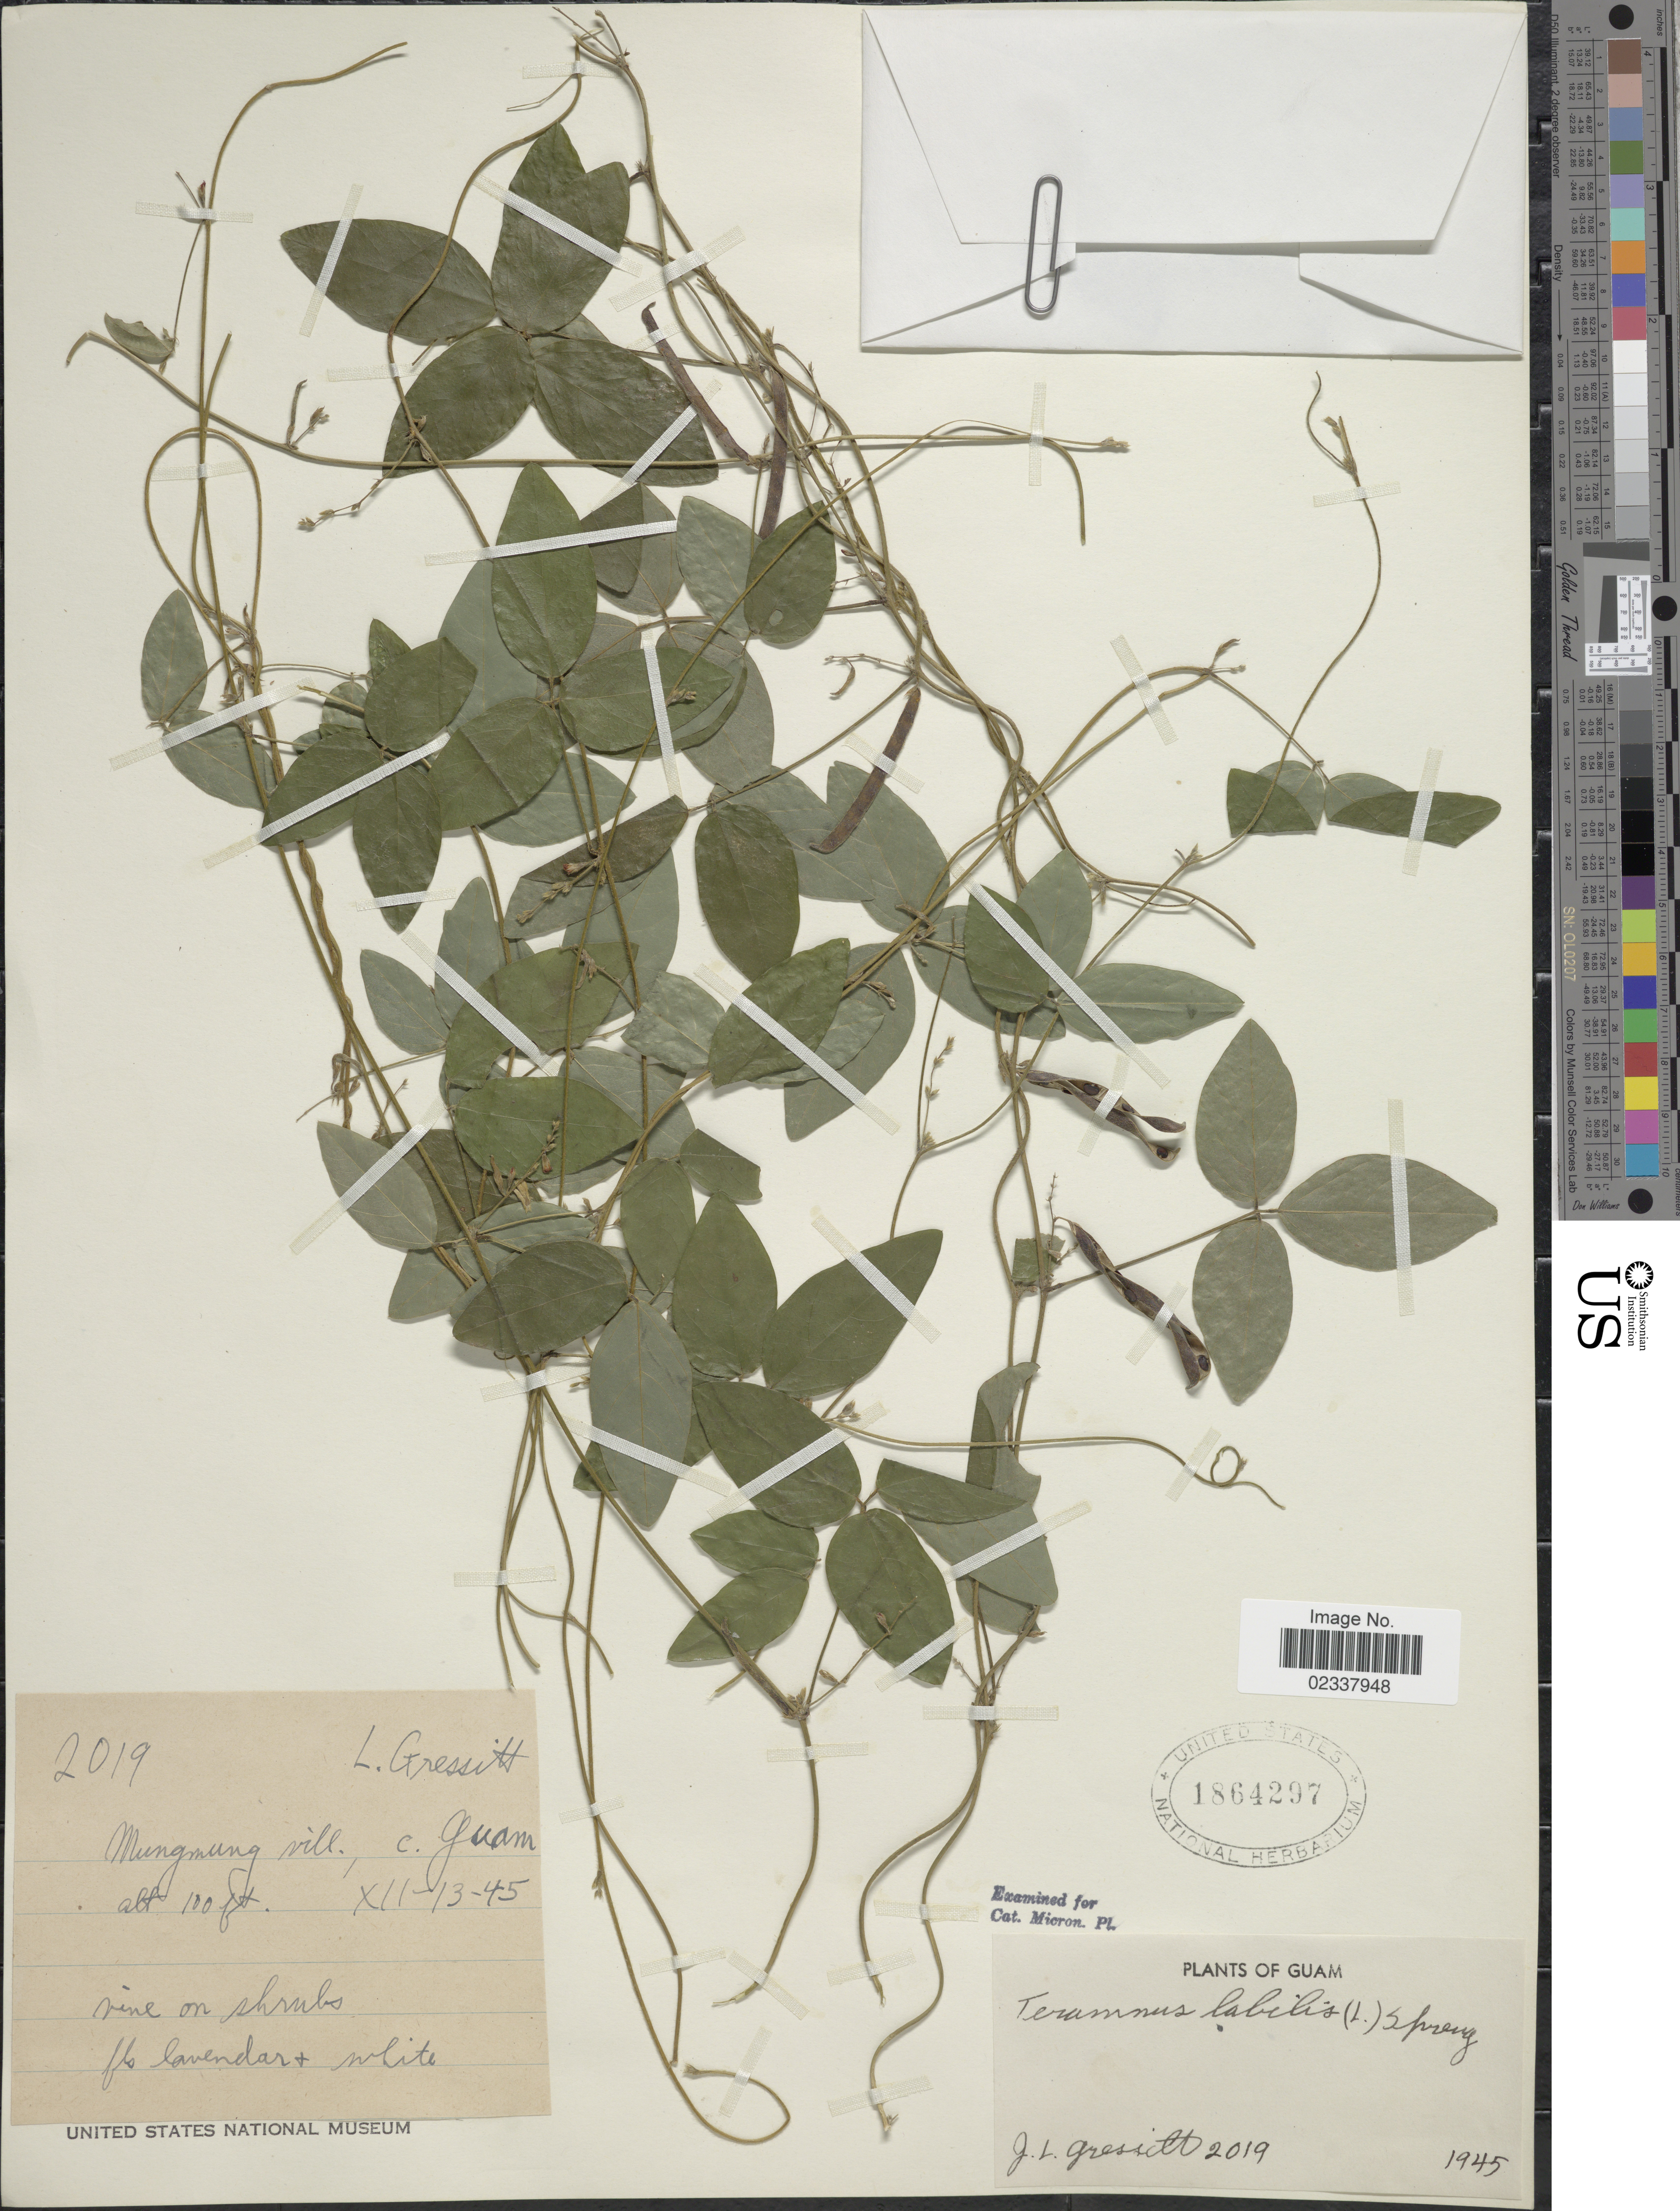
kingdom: Plantae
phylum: Tracheophyta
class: Magnoliopsida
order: Fabales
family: Fabaceae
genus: Teramnus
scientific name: Teramnus labialis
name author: (L. f.) Spreng.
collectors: J. Gressitt & L. Gressitt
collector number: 2019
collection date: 1945-12-13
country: Guam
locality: Mungmung vill [interpreted]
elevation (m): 30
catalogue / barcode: US 1864297